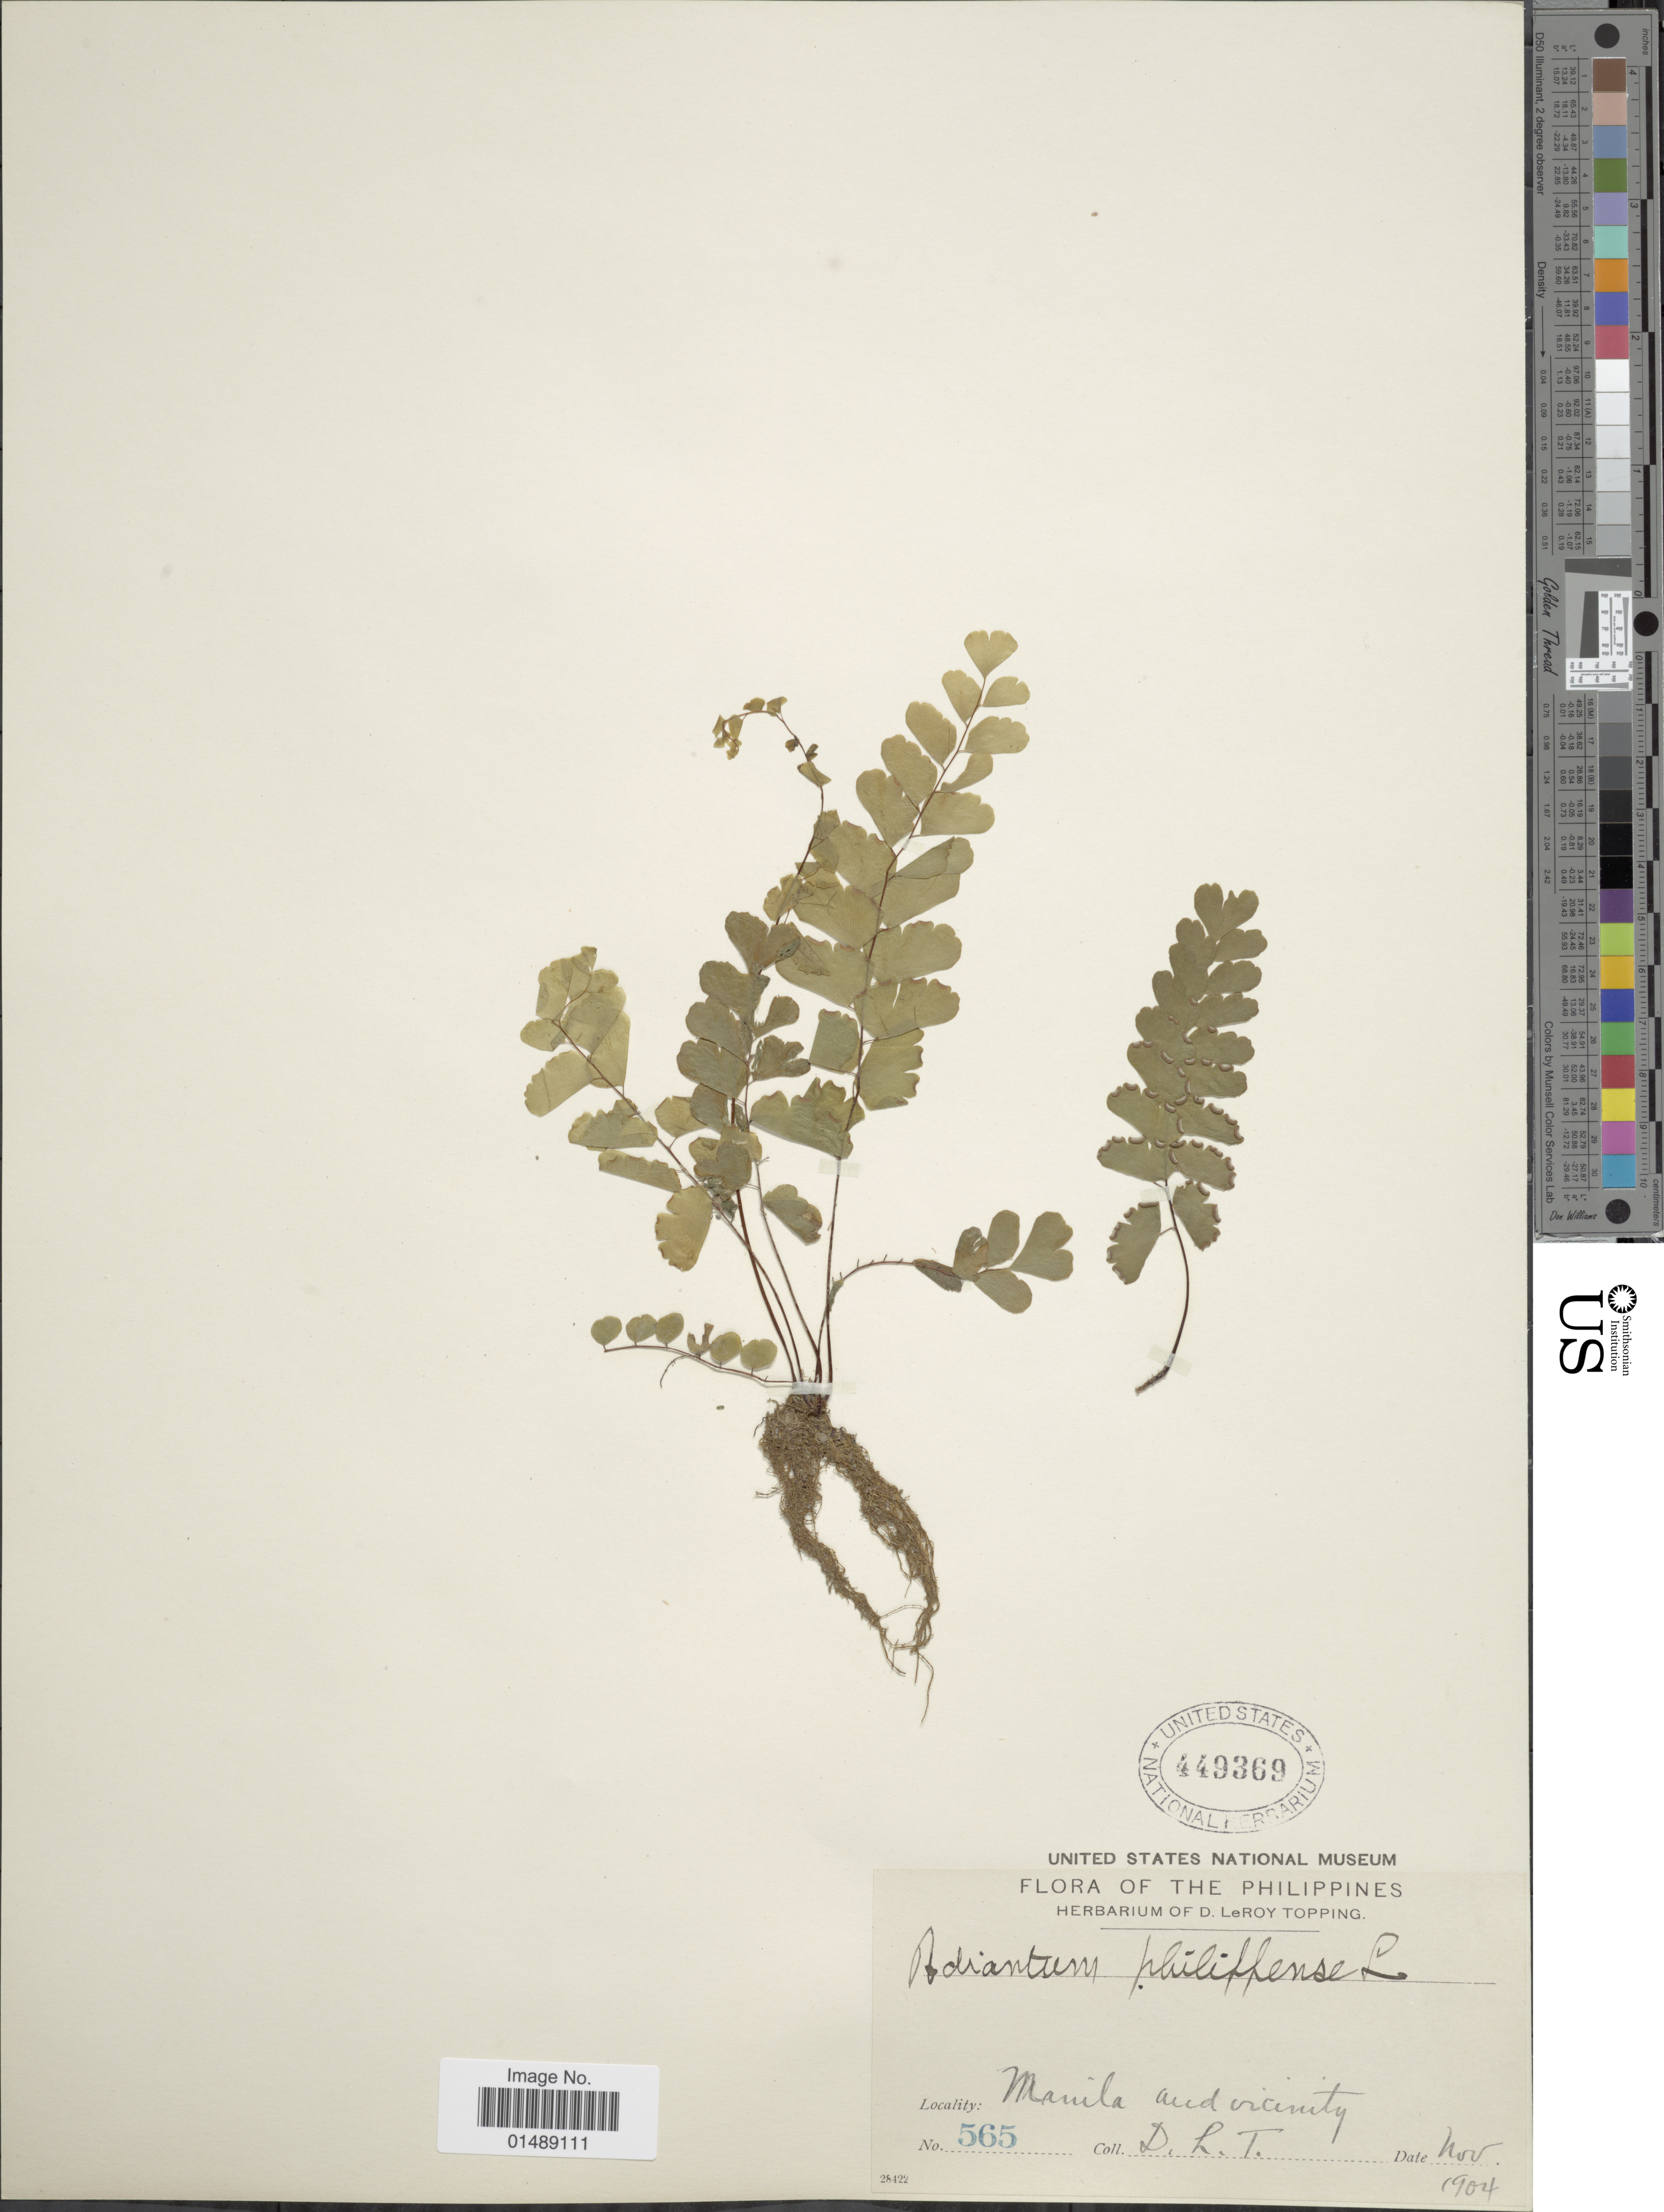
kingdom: Plantae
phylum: Tracheophyta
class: Polypodiopsida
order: Polypodiales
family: Pteridaceae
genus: Adiantum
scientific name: Adiantum philippense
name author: L.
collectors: D. L. Topping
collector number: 565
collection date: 1904-11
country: Philippines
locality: Manila and vicinity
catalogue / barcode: US 449369